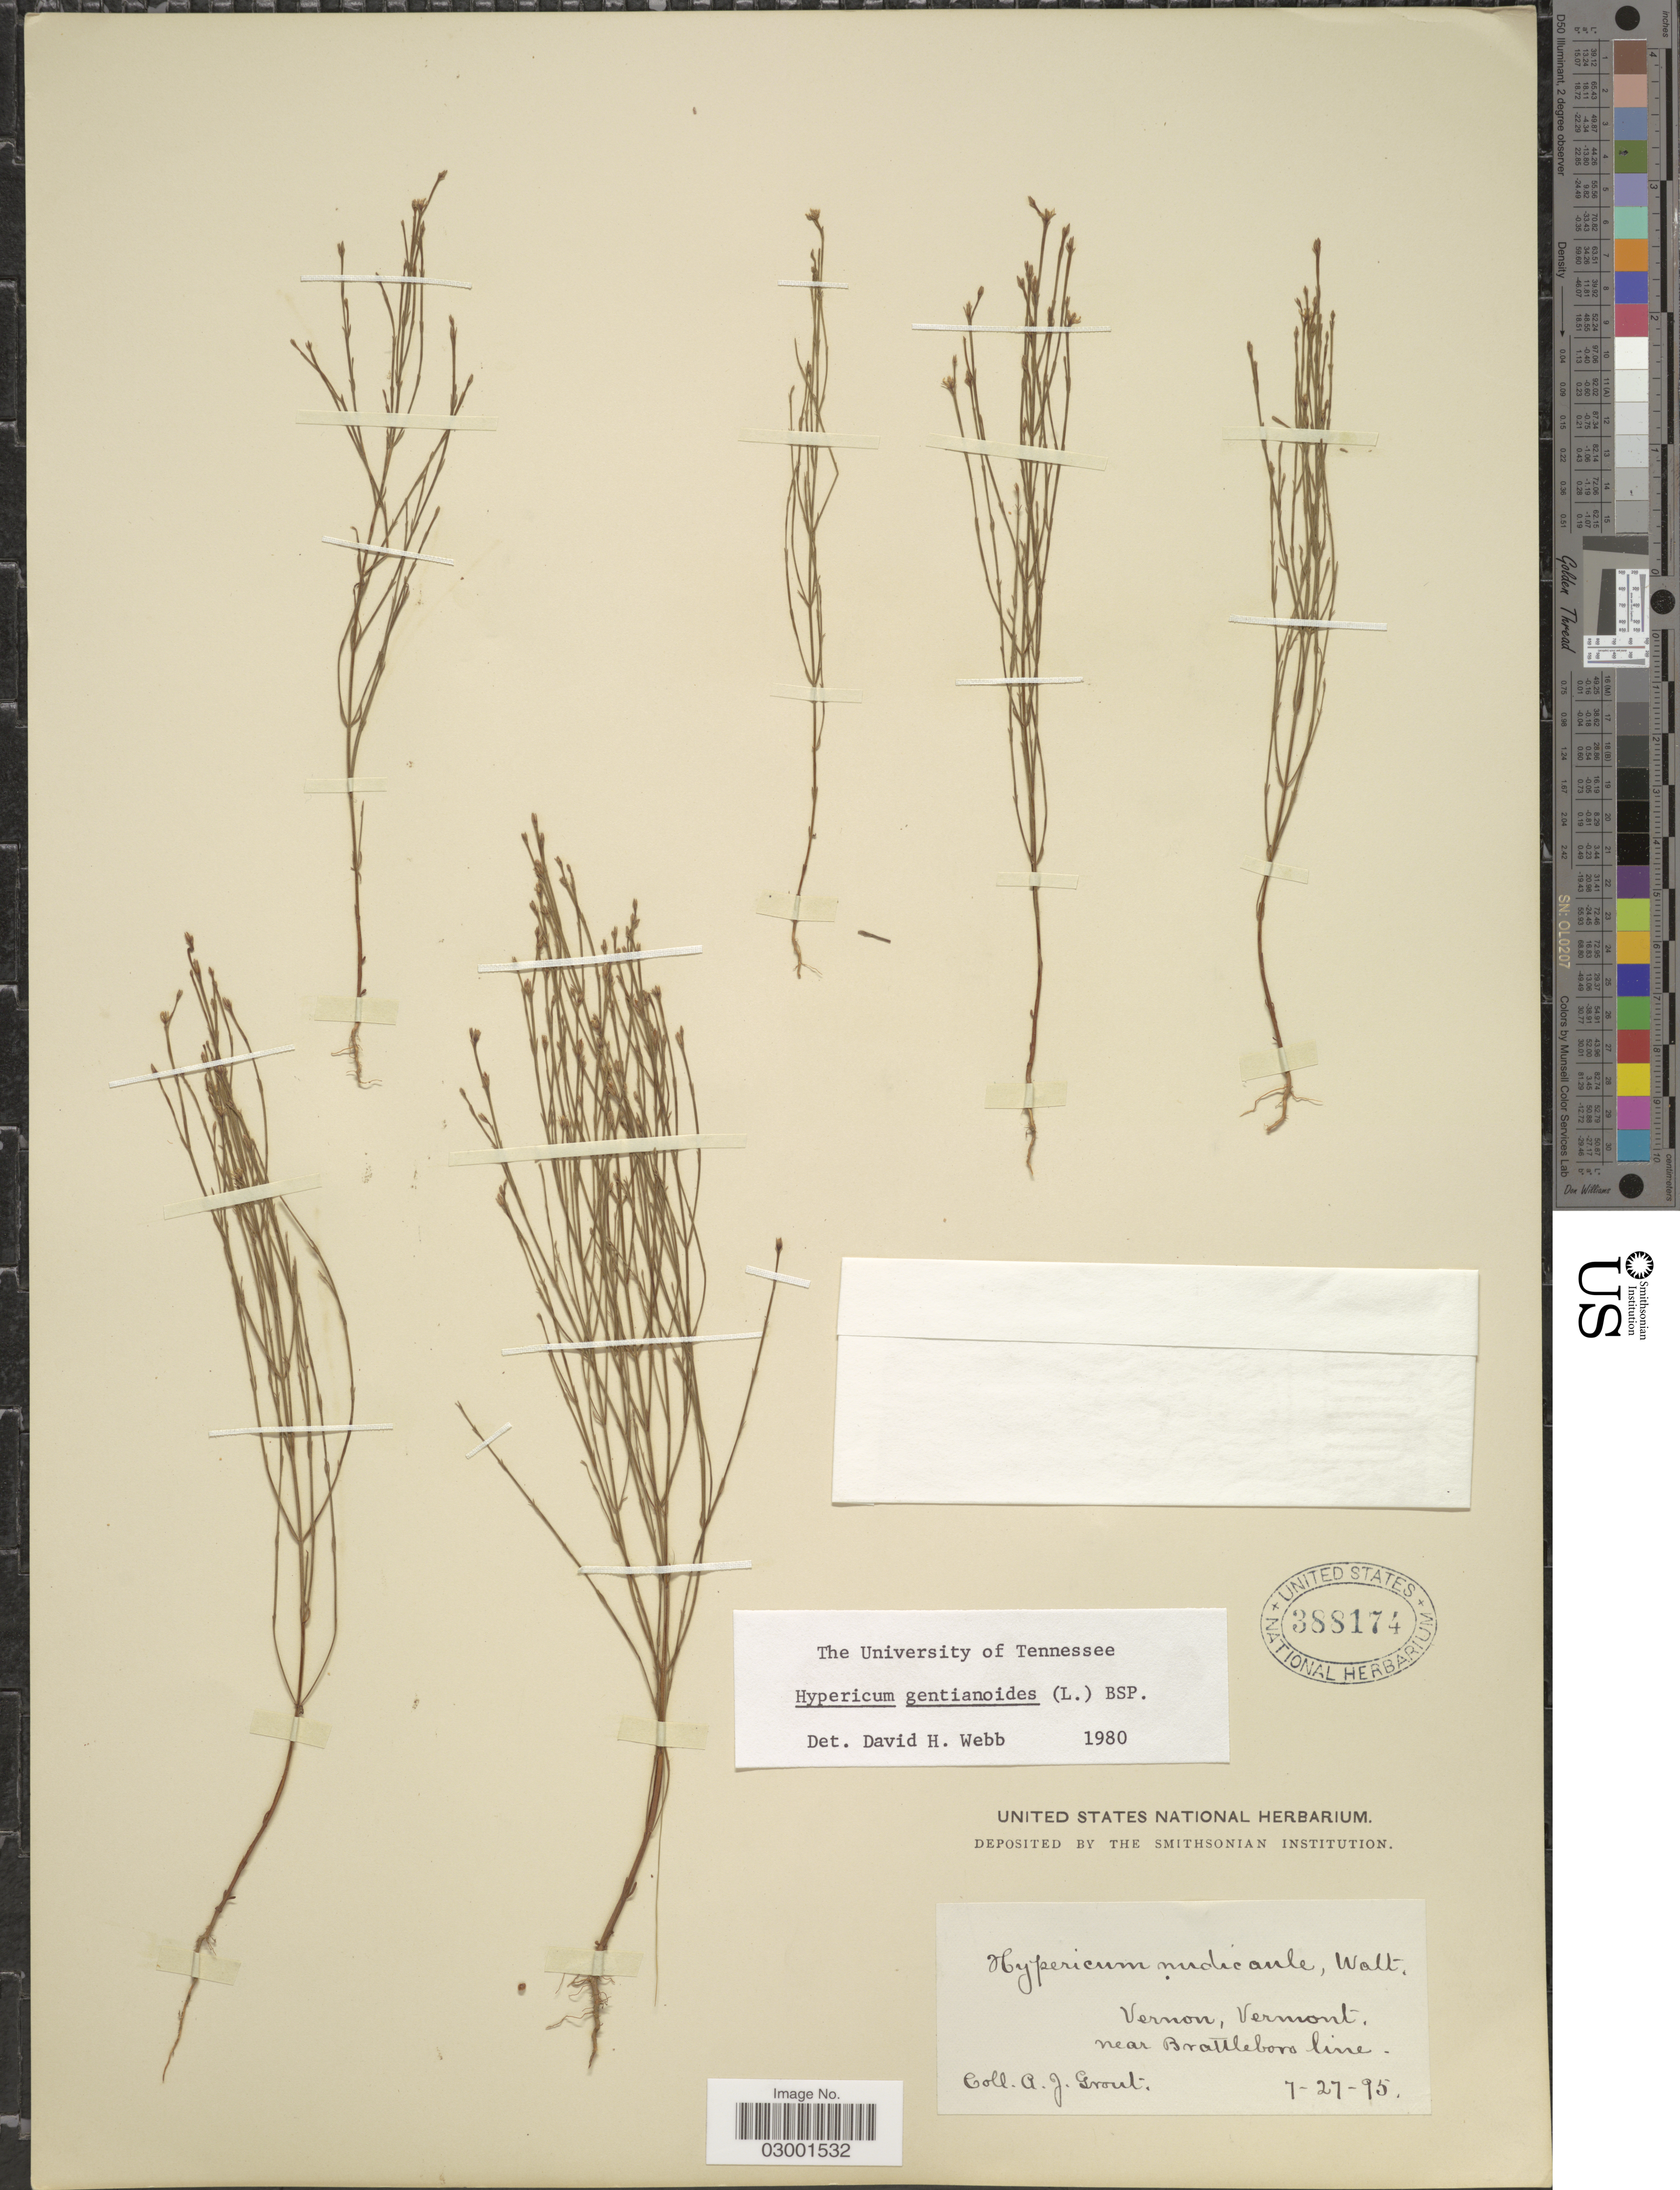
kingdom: Plantae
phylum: Tracheophyta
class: Magnoliopsida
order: Malpighiales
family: Hypericaceae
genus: Hypericum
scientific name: Hypericum gentianoides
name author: (L.) Britton, Stearns & Poggenb.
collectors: A. J. Grout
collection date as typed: Transcribed d/m/y: 27/7/95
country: United States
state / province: Vermont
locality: Vernon, near Brattleboro line.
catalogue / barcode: US 388174